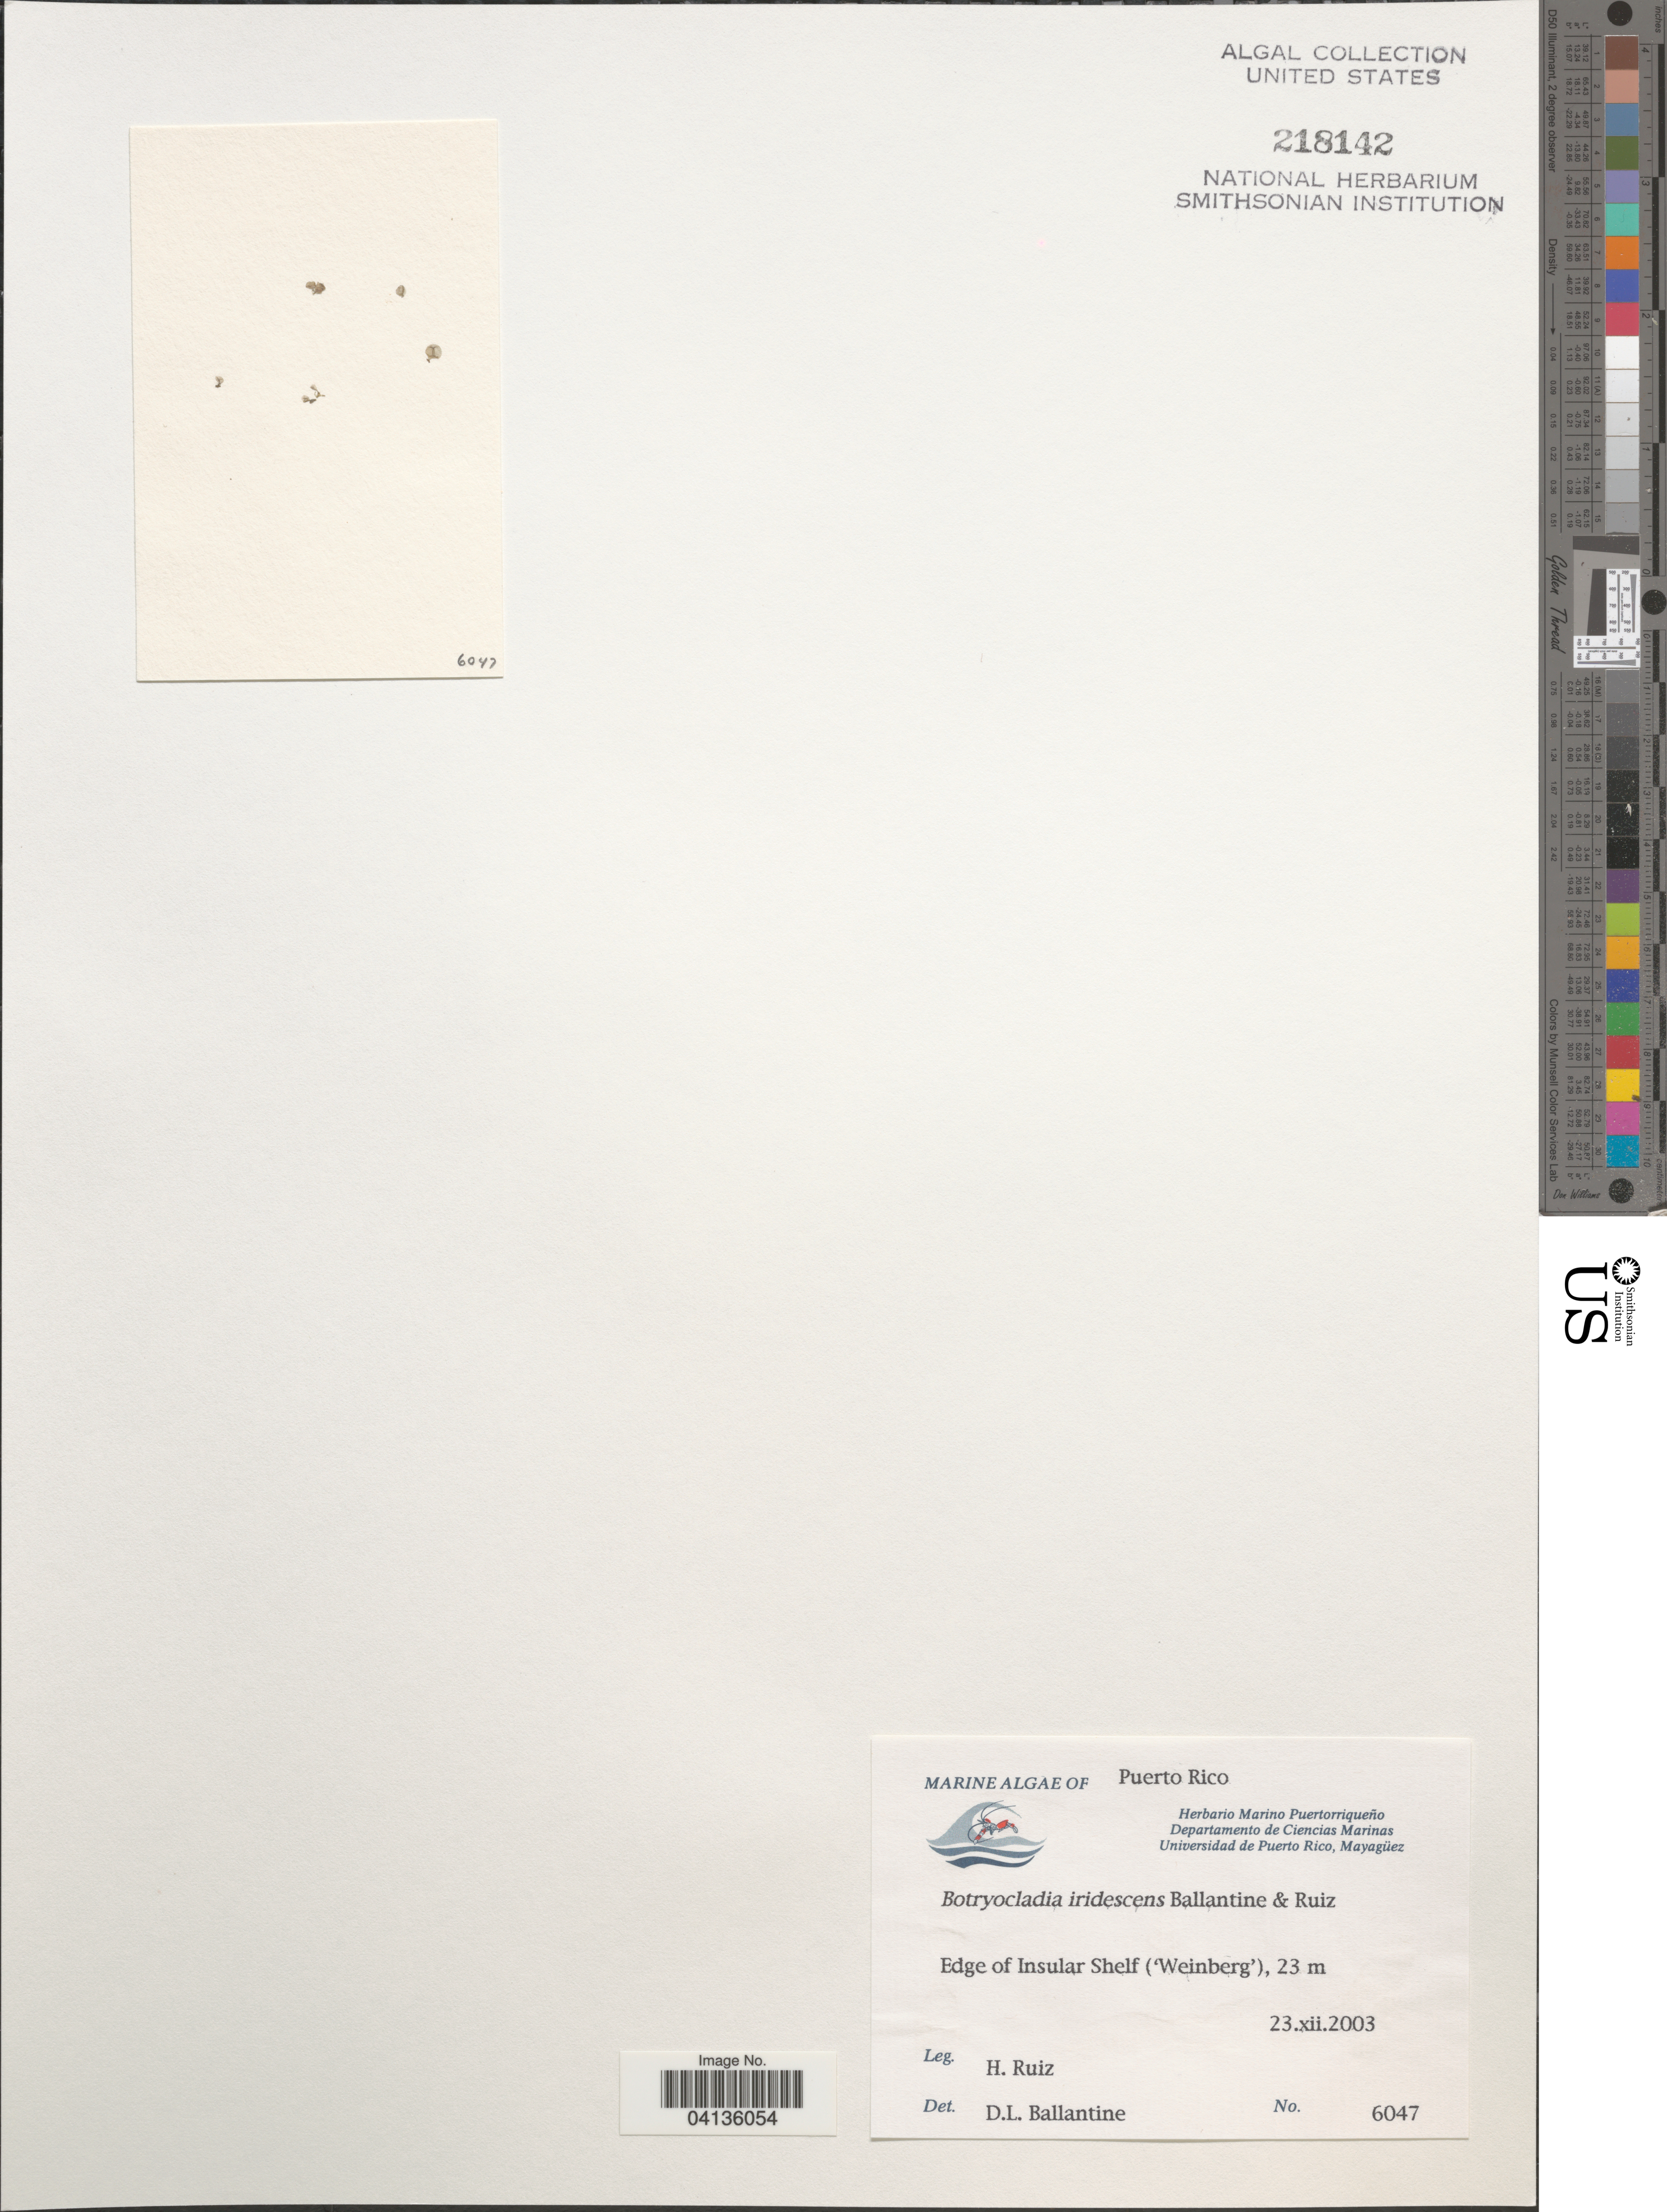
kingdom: Plantae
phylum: Rhodophyta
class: Florideophyceae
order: Rhodymeniales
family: Rhodymeniaceae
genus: Botryocladia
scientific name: Botryocladia iridescens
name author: D.L. Ballant. & H.Ruiz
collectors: H. Ruiz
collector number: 6047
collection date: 2003-12-23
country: Puerto Rico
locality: Edge of Insular Shelf ('Weinberg').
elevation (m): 23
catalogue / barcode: US 218142